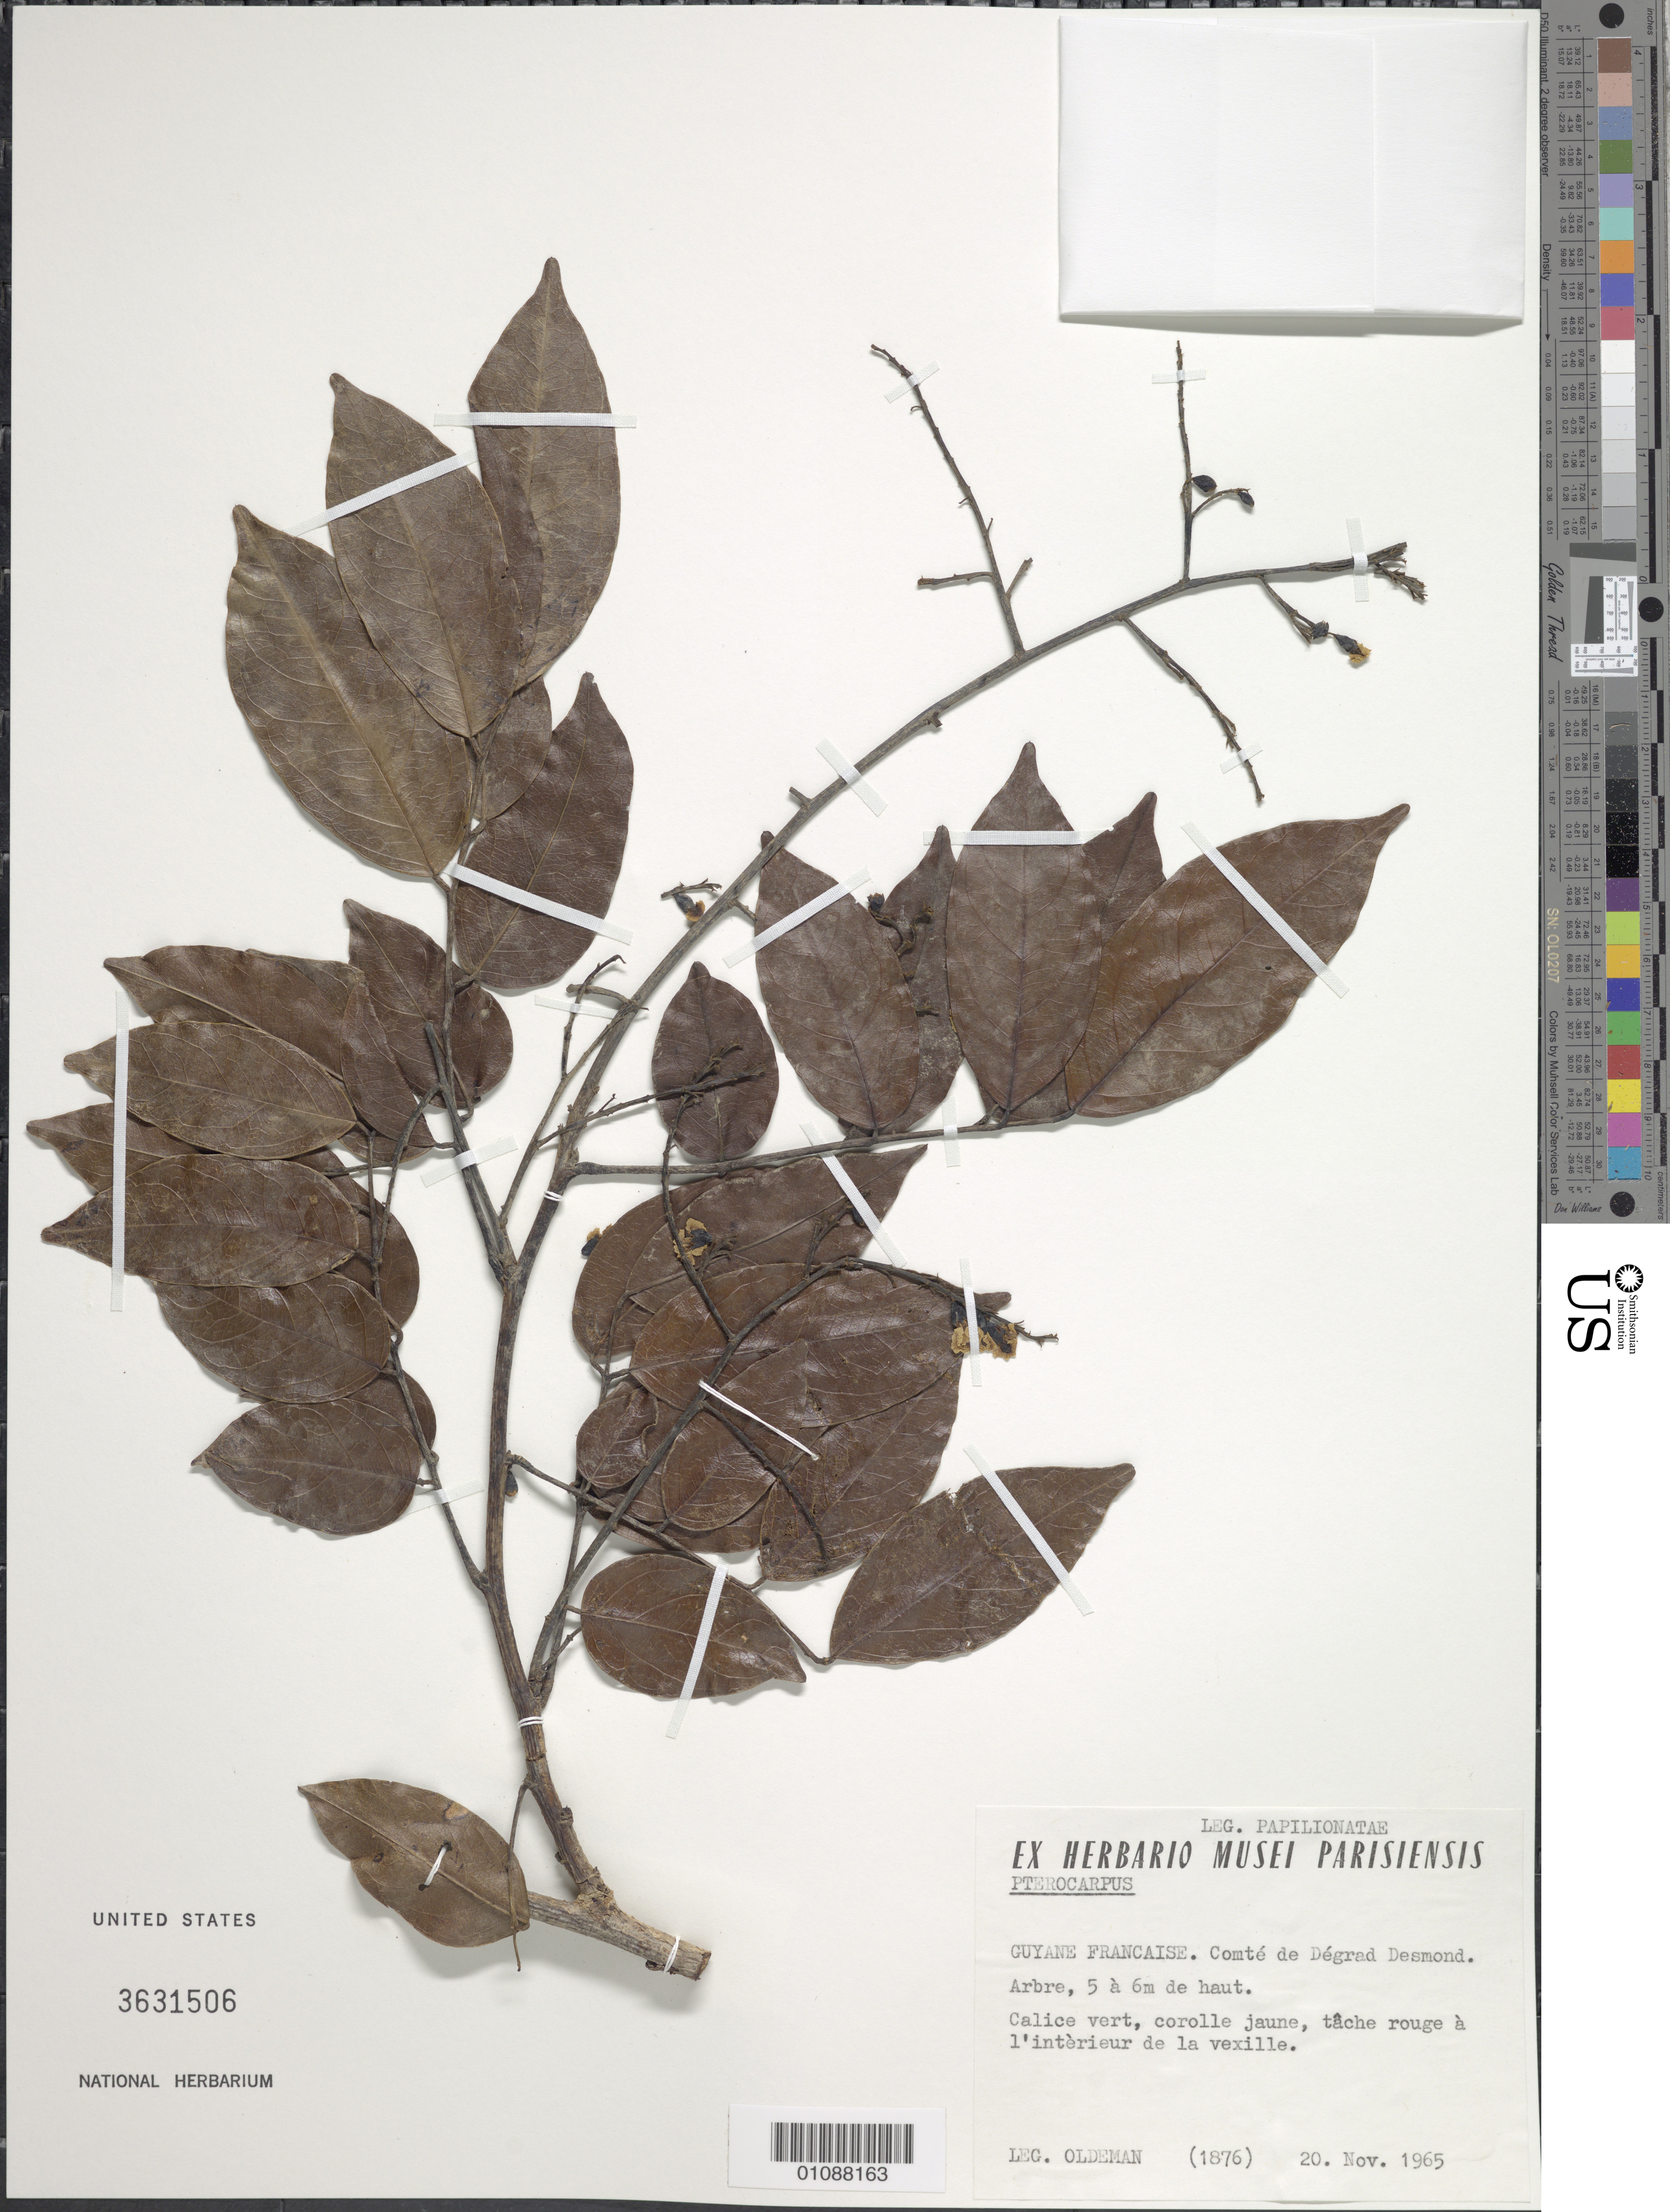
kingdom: Plantae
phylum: Tracheophyta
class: Magnoliopsida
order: Fabales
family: Fabaceae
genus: Pterocarpus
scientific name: Pterocarpus sp.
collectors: R. Oldeman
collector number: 1876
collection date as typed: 20-Nov-65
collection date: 1965-11-20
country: French Guiana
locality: Comté de Dégrad Desmond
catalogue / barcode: US 3631506